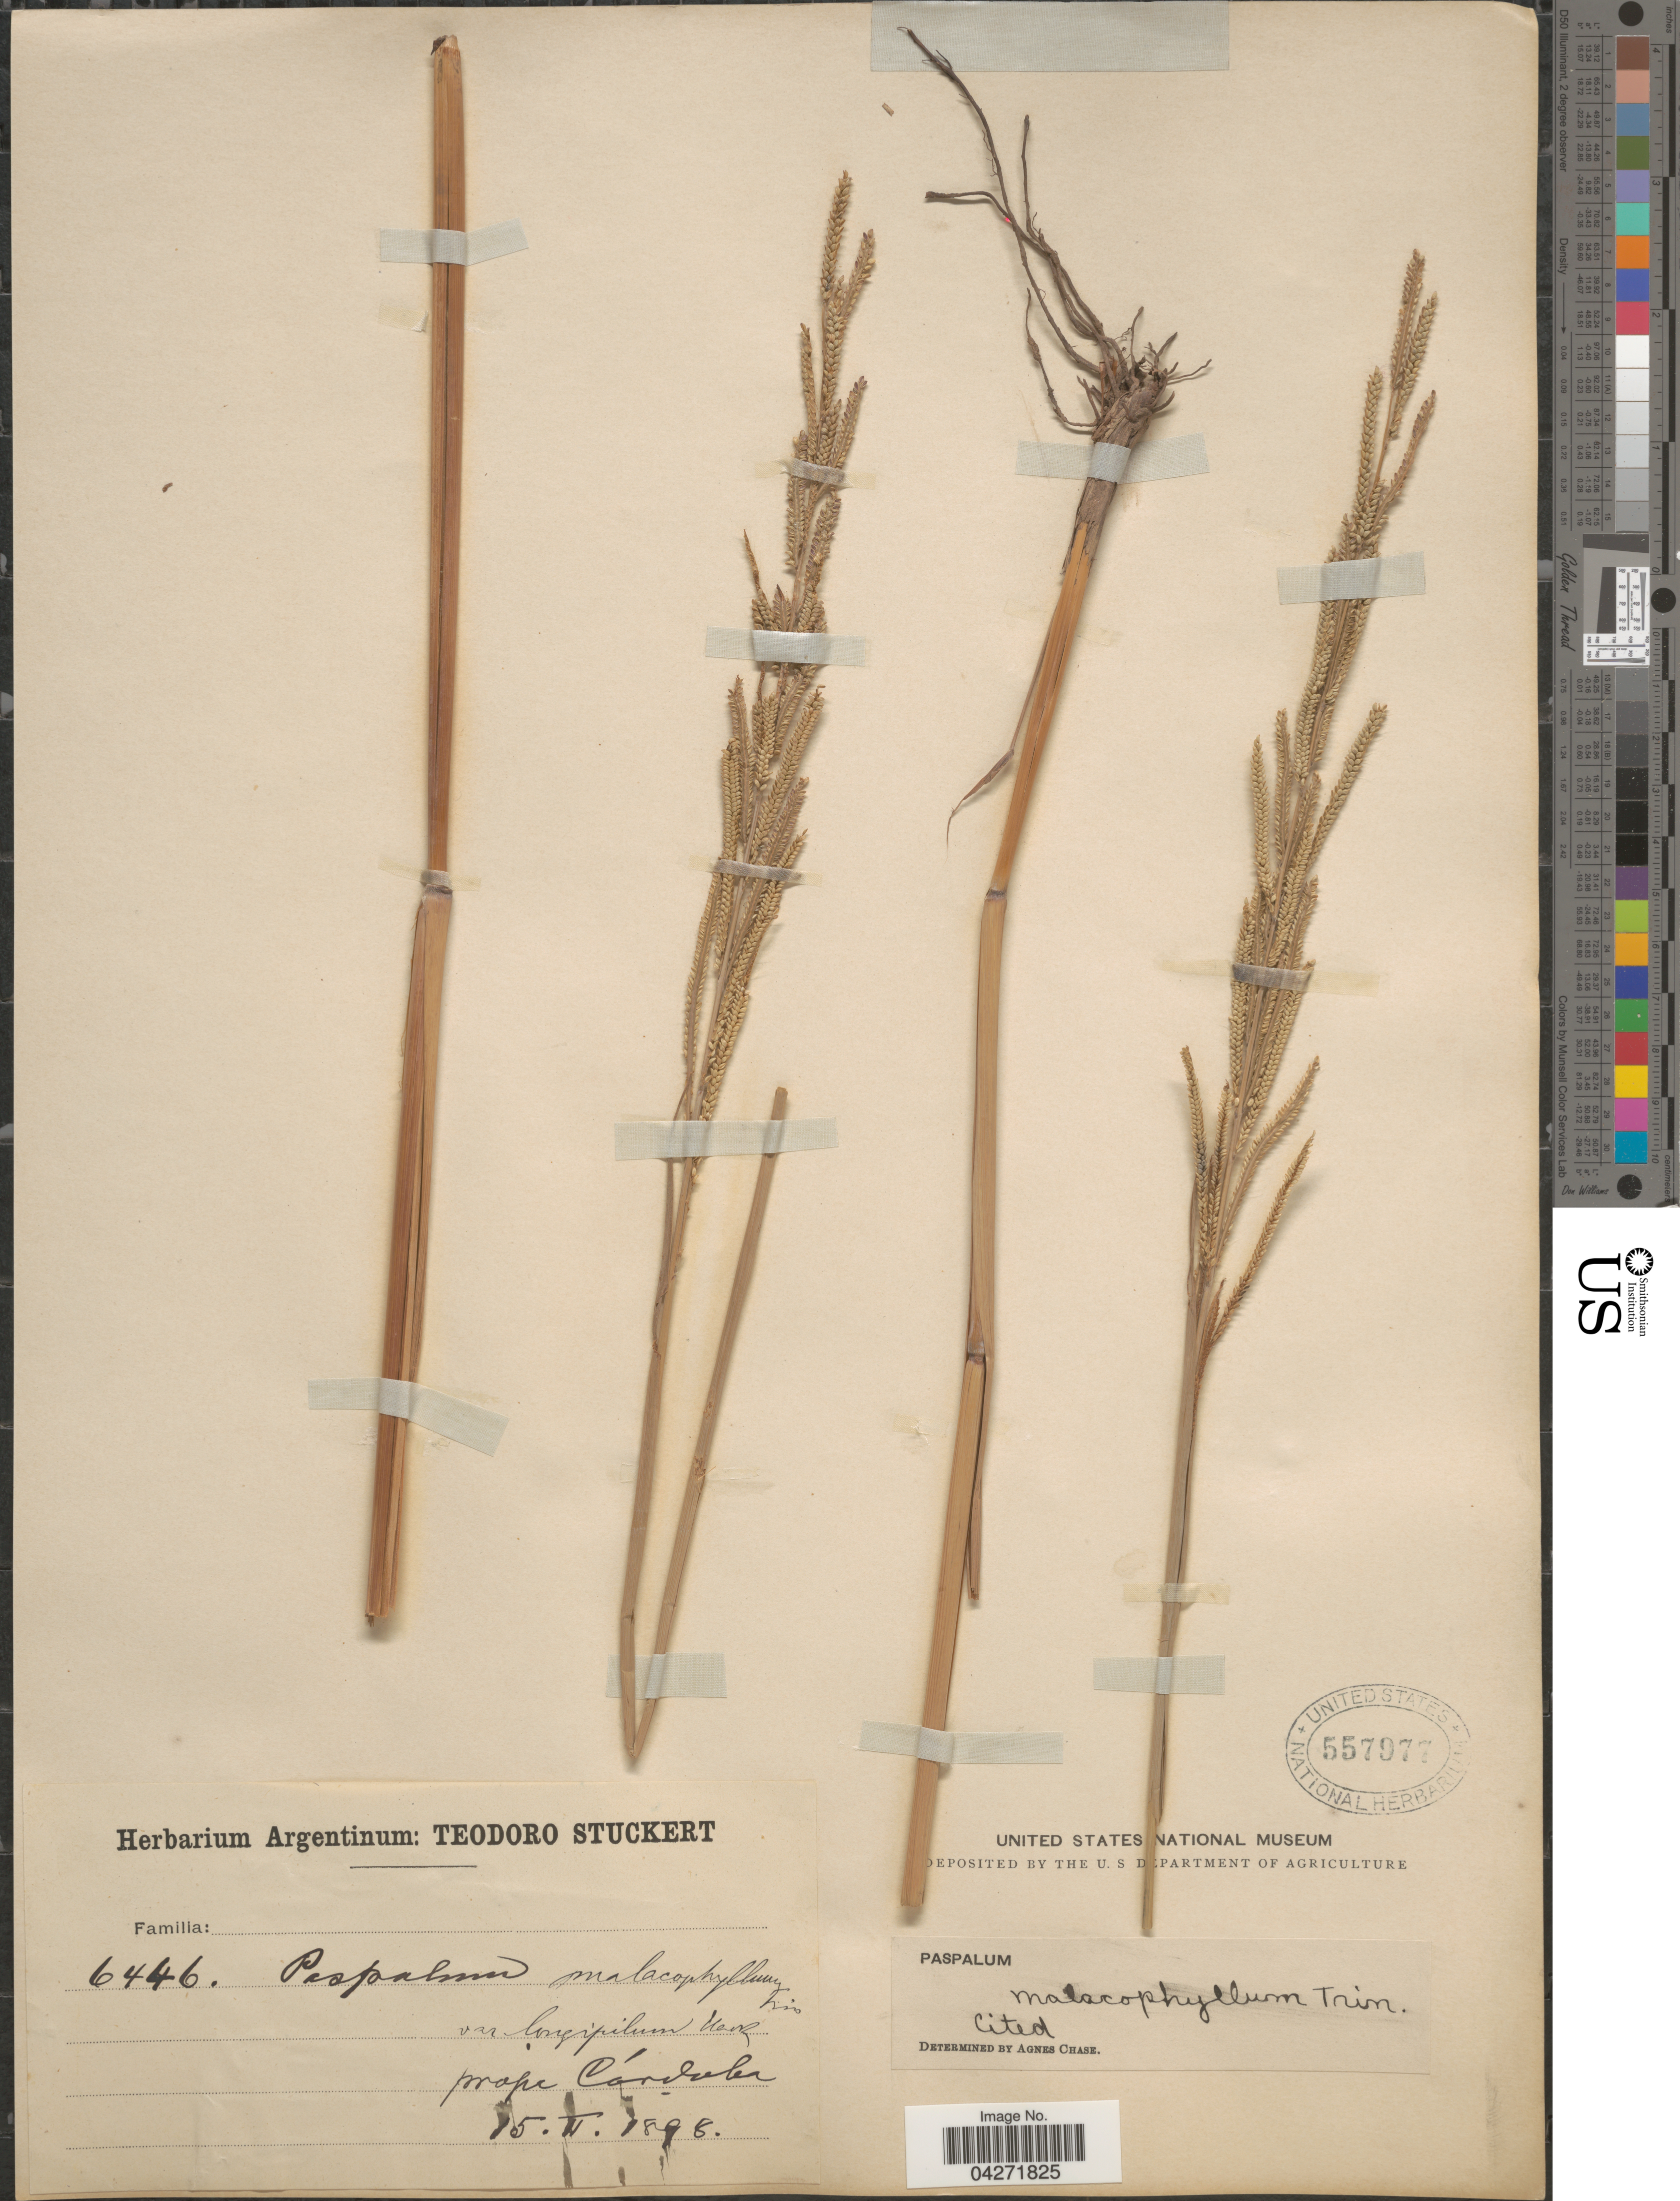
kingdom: Plantae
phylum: Tracheophyta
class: Liliopsida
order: Poales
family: Poaceae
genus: Paspalum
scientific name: Paspalum malacophyllum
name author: Trin.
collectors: T. Stuckert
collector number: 6446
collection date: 1898-02-15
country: Argentina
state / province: Cordoba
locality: Pope Córdoba.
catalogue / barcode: US 557977